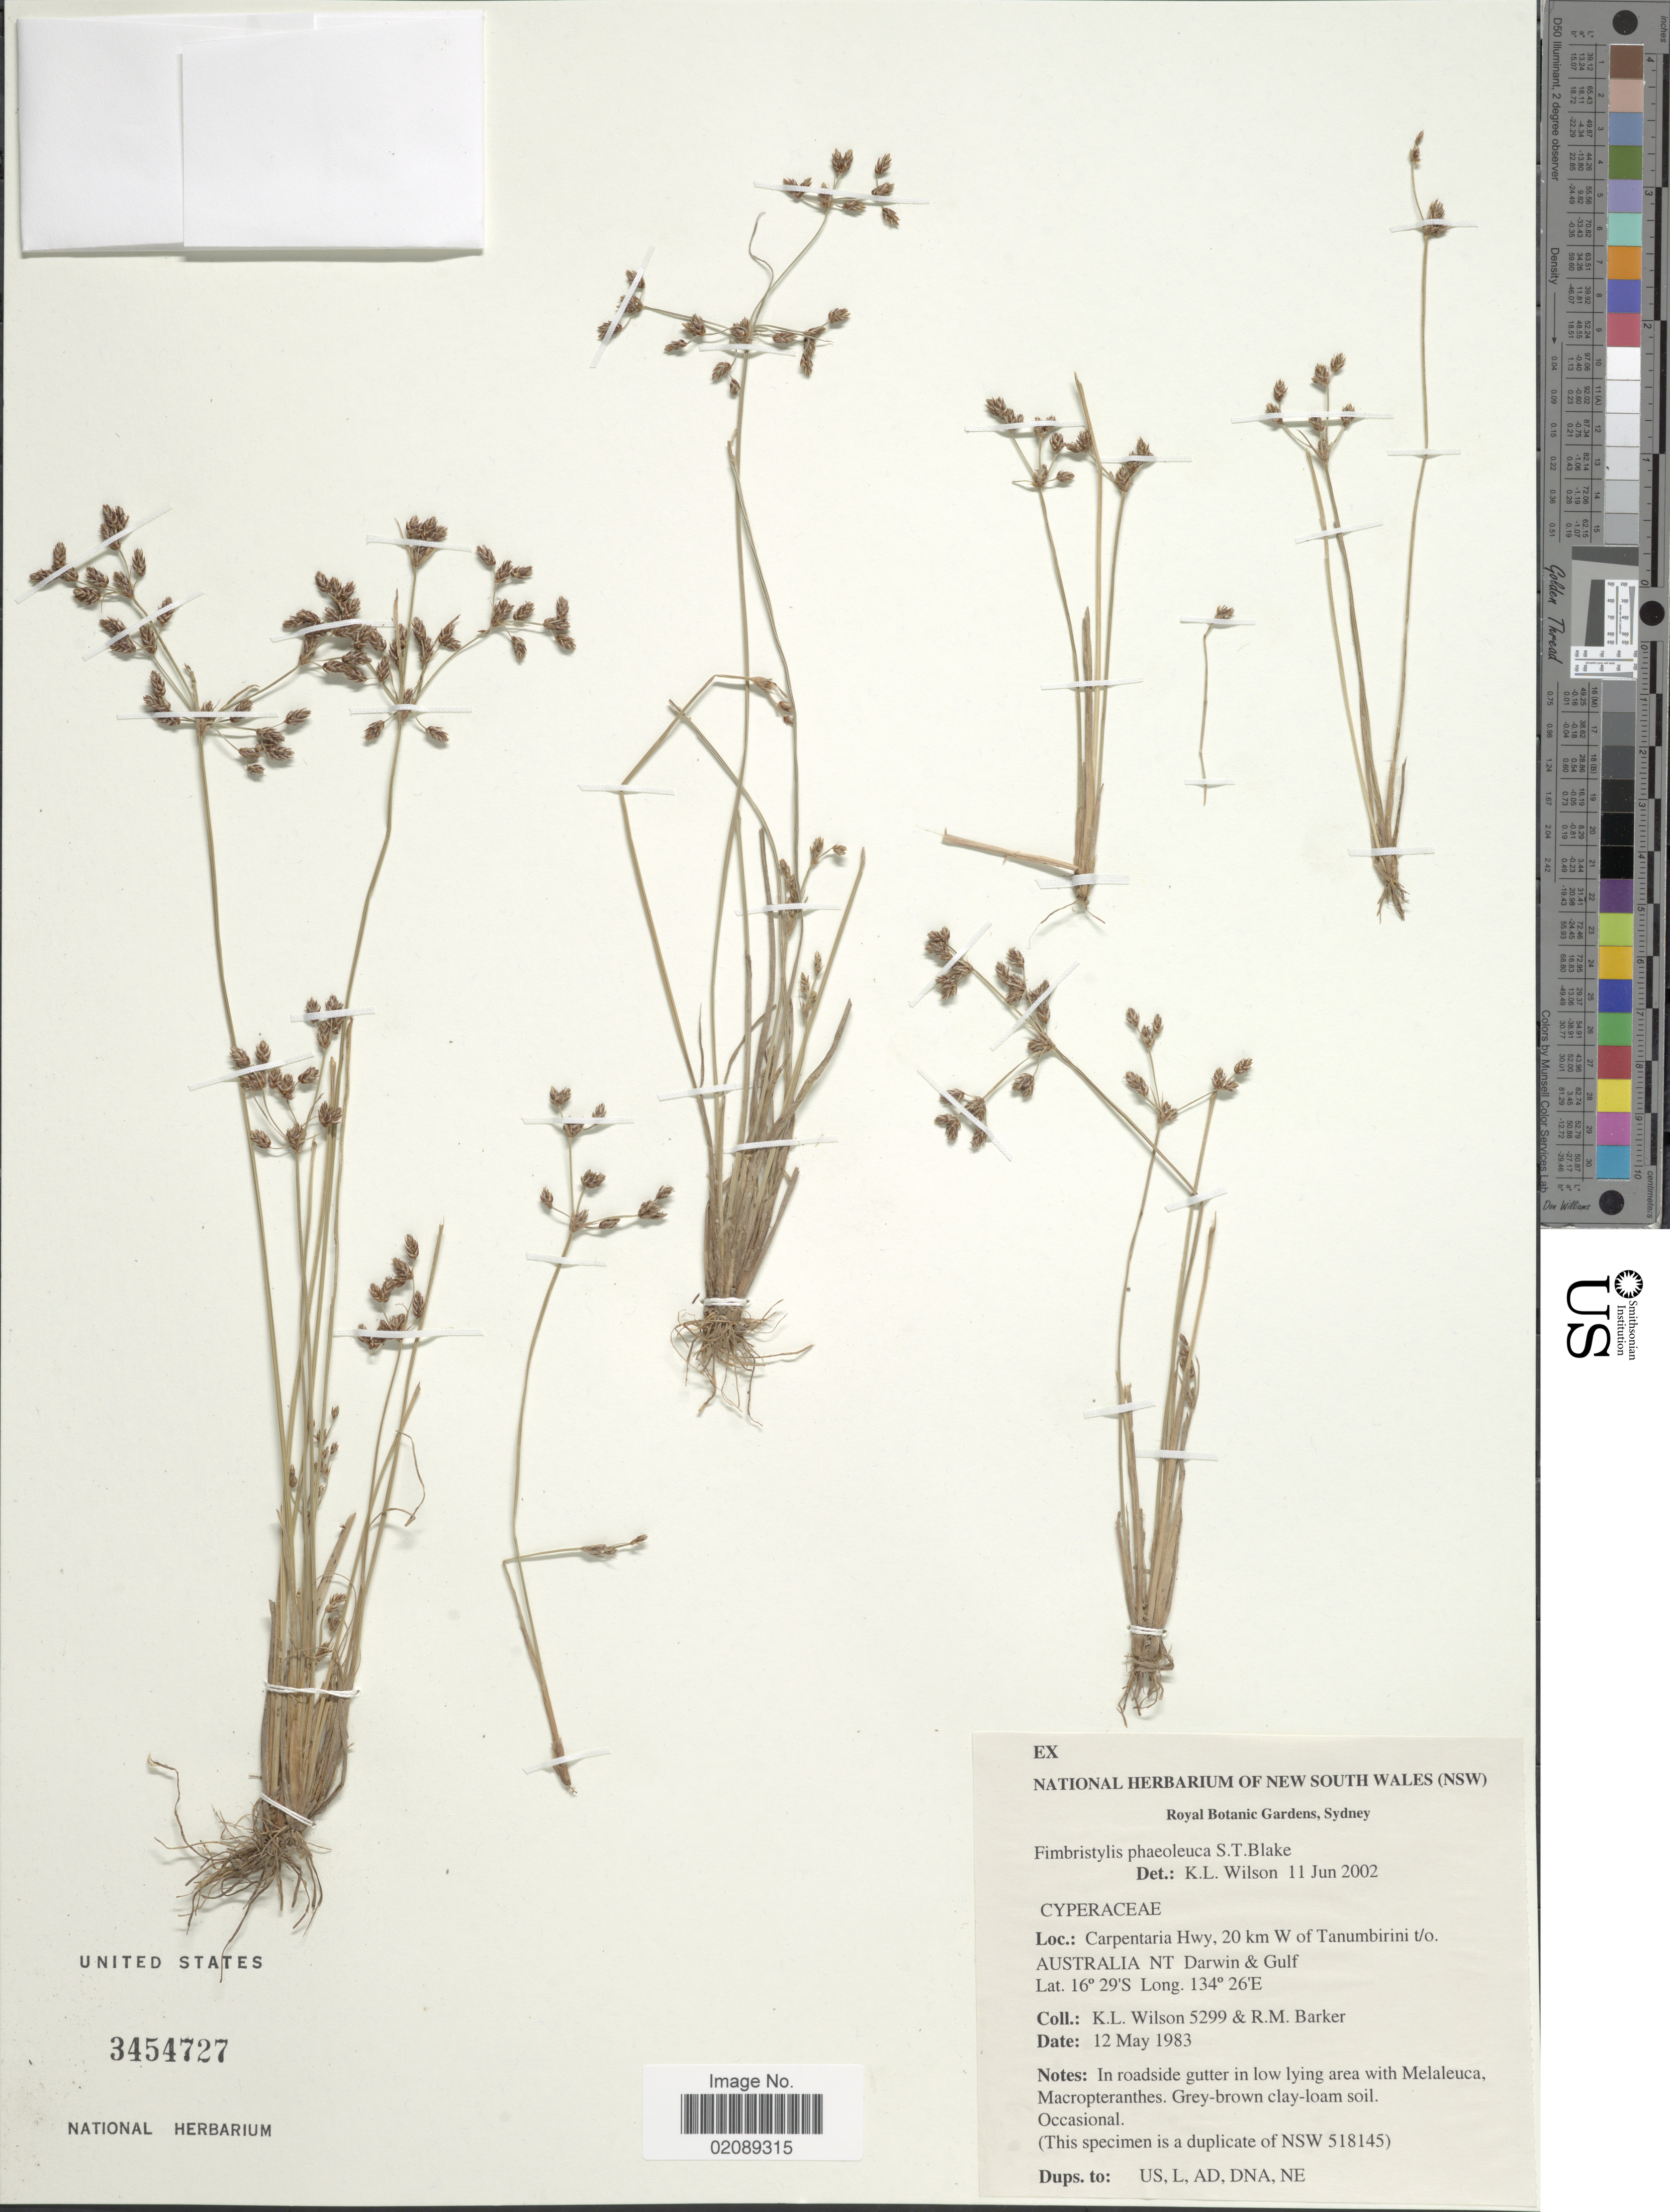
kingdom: Plantae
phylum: Tracheophyta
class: Liliopsida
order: Poales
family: Cyperaceae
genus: Fimbristylis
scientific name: Fimbristylis phaeoleuca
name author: S.T. Blake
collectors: K. L. Wilson & R. Barker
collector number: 5299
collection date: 1983-05-12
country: Australia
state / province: Northern Territory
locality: Carpentaria Hwy, 20 km W of Tanumbirini t/o. Darwin & Gulf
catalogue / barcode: US 3454727